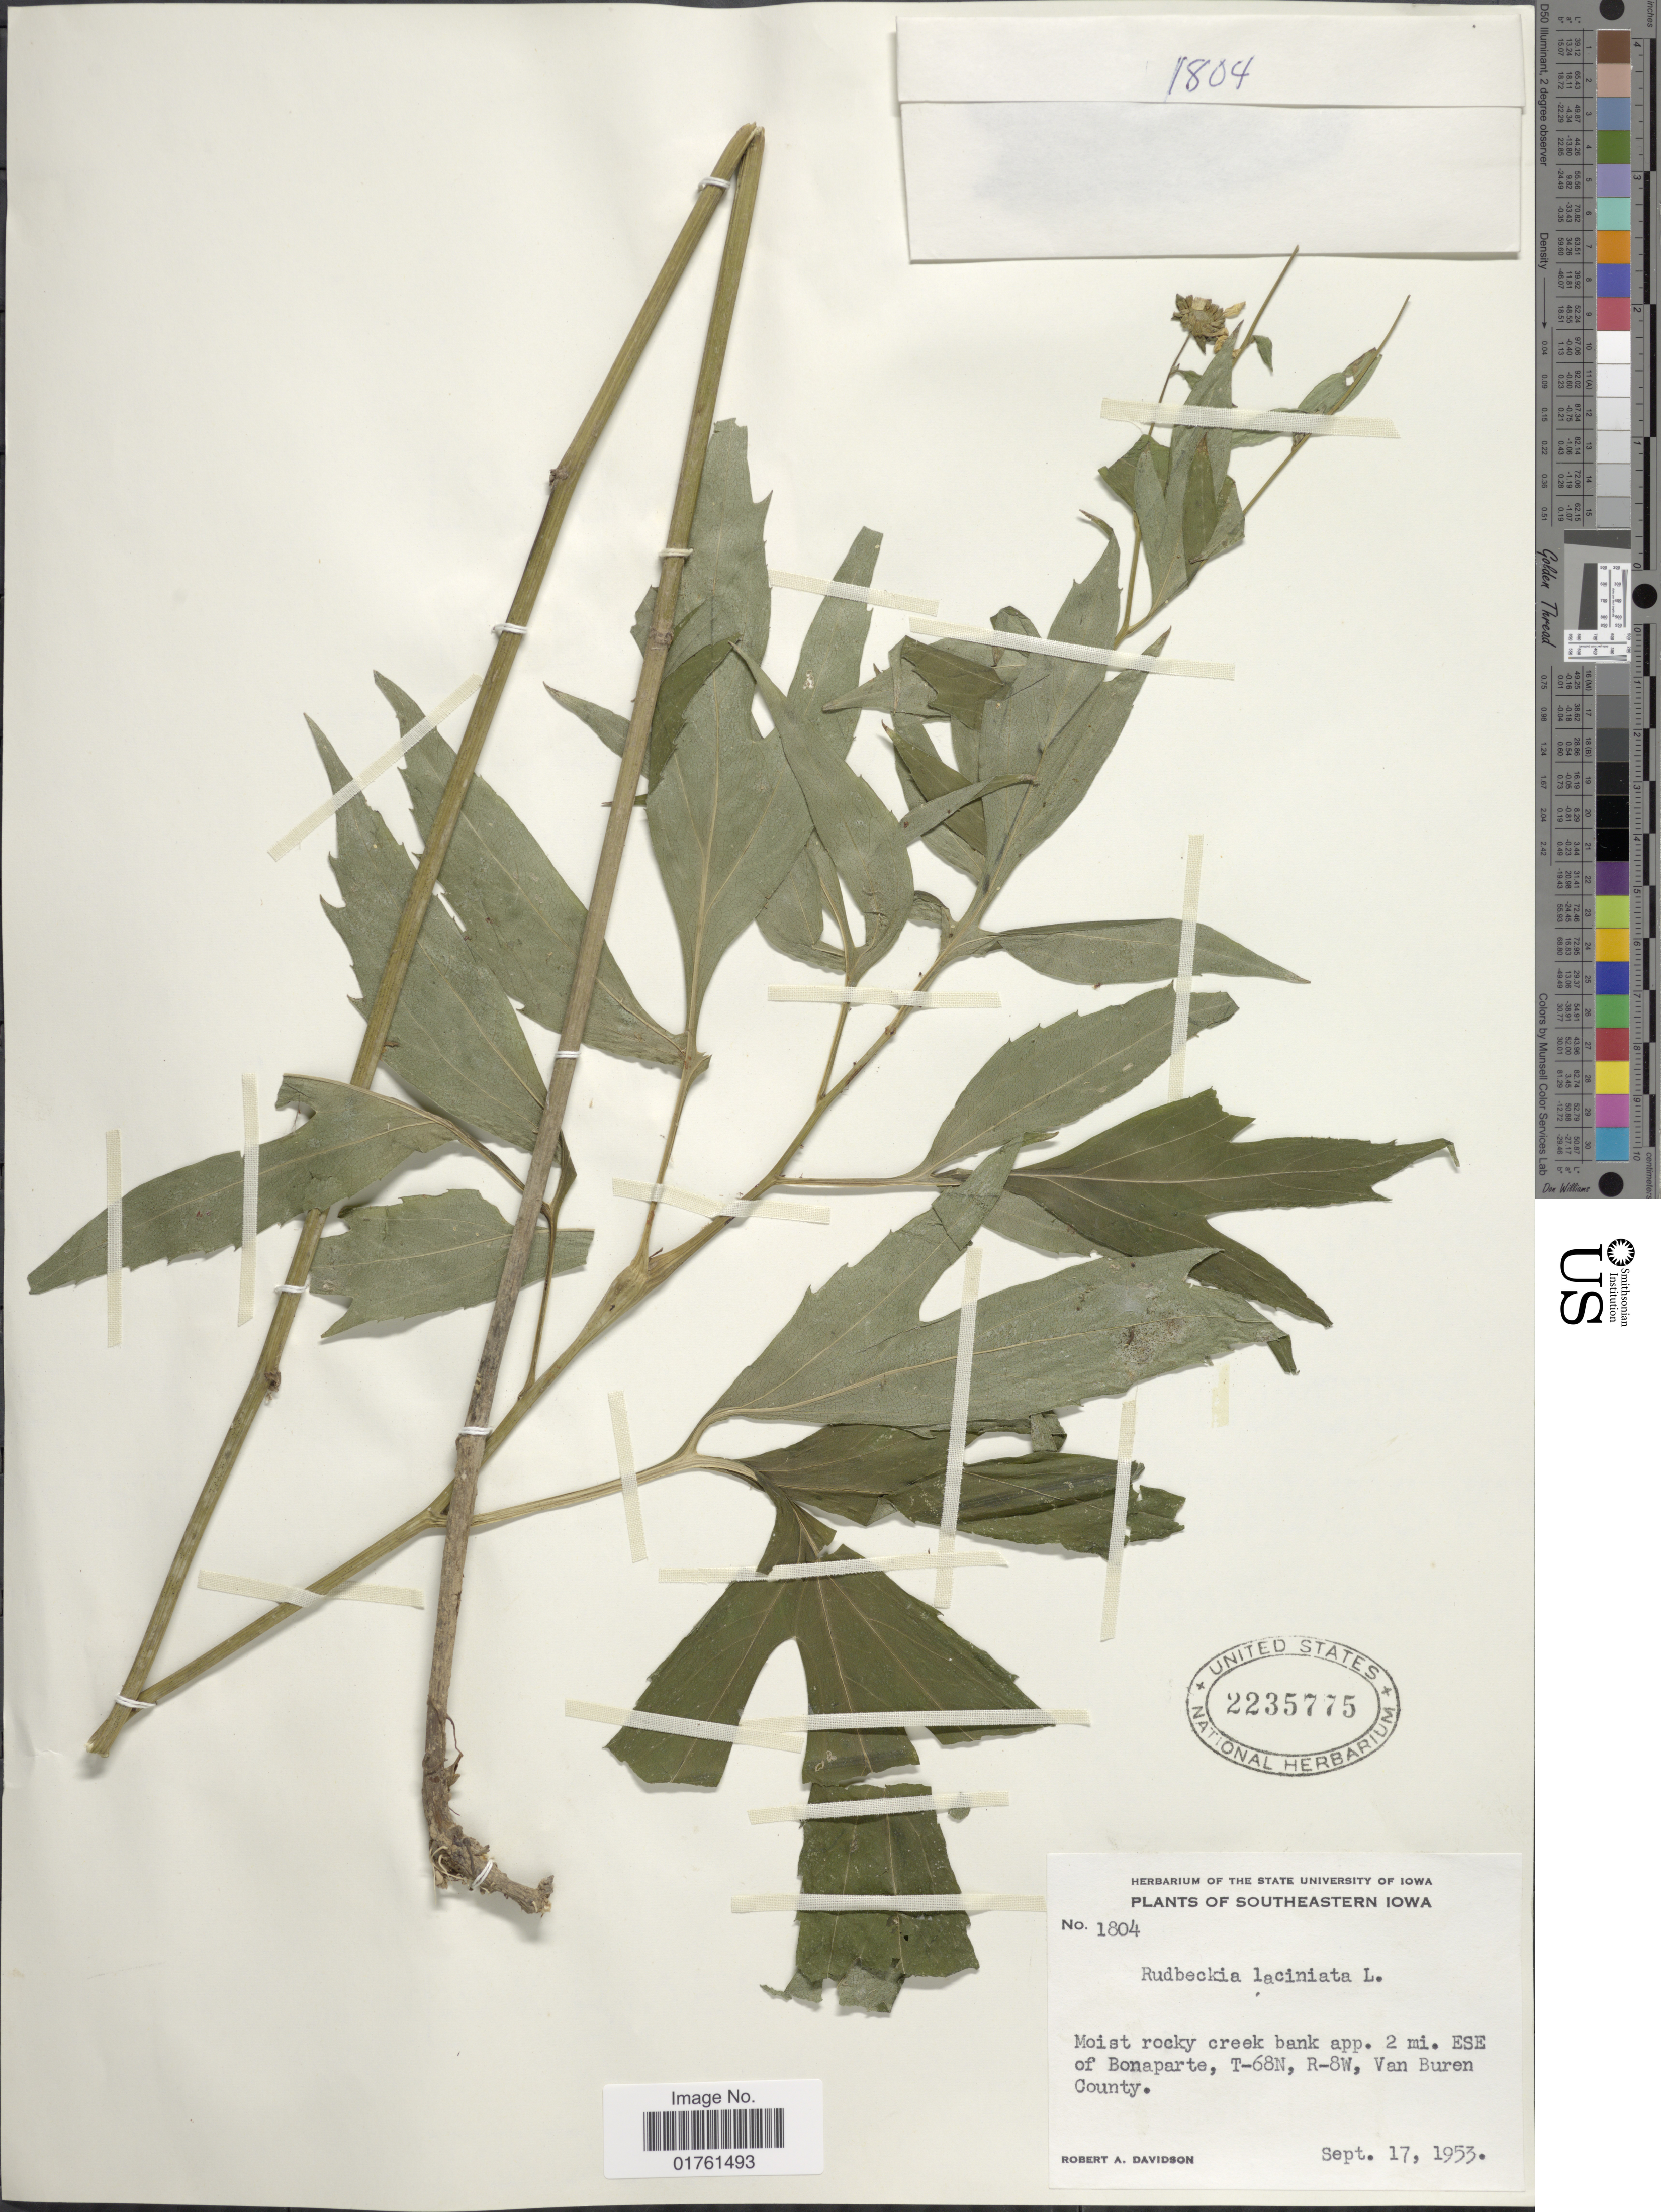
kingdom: Plantae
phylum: Tracheophyta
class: Magnoliopsida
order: Asterales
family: Asteraceae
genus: Rudbeckia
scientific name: Rudbeckia laciniata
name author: L.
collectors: R. A. Davidson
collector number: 1804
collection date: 1953-09-17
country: United States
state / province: Iowa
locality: Southeastern Iowa, Moist rocky creek bank app. 2 mi ESE of Bonaparte, T-68N, R8W, Van Buren County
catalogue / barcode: US 2235775